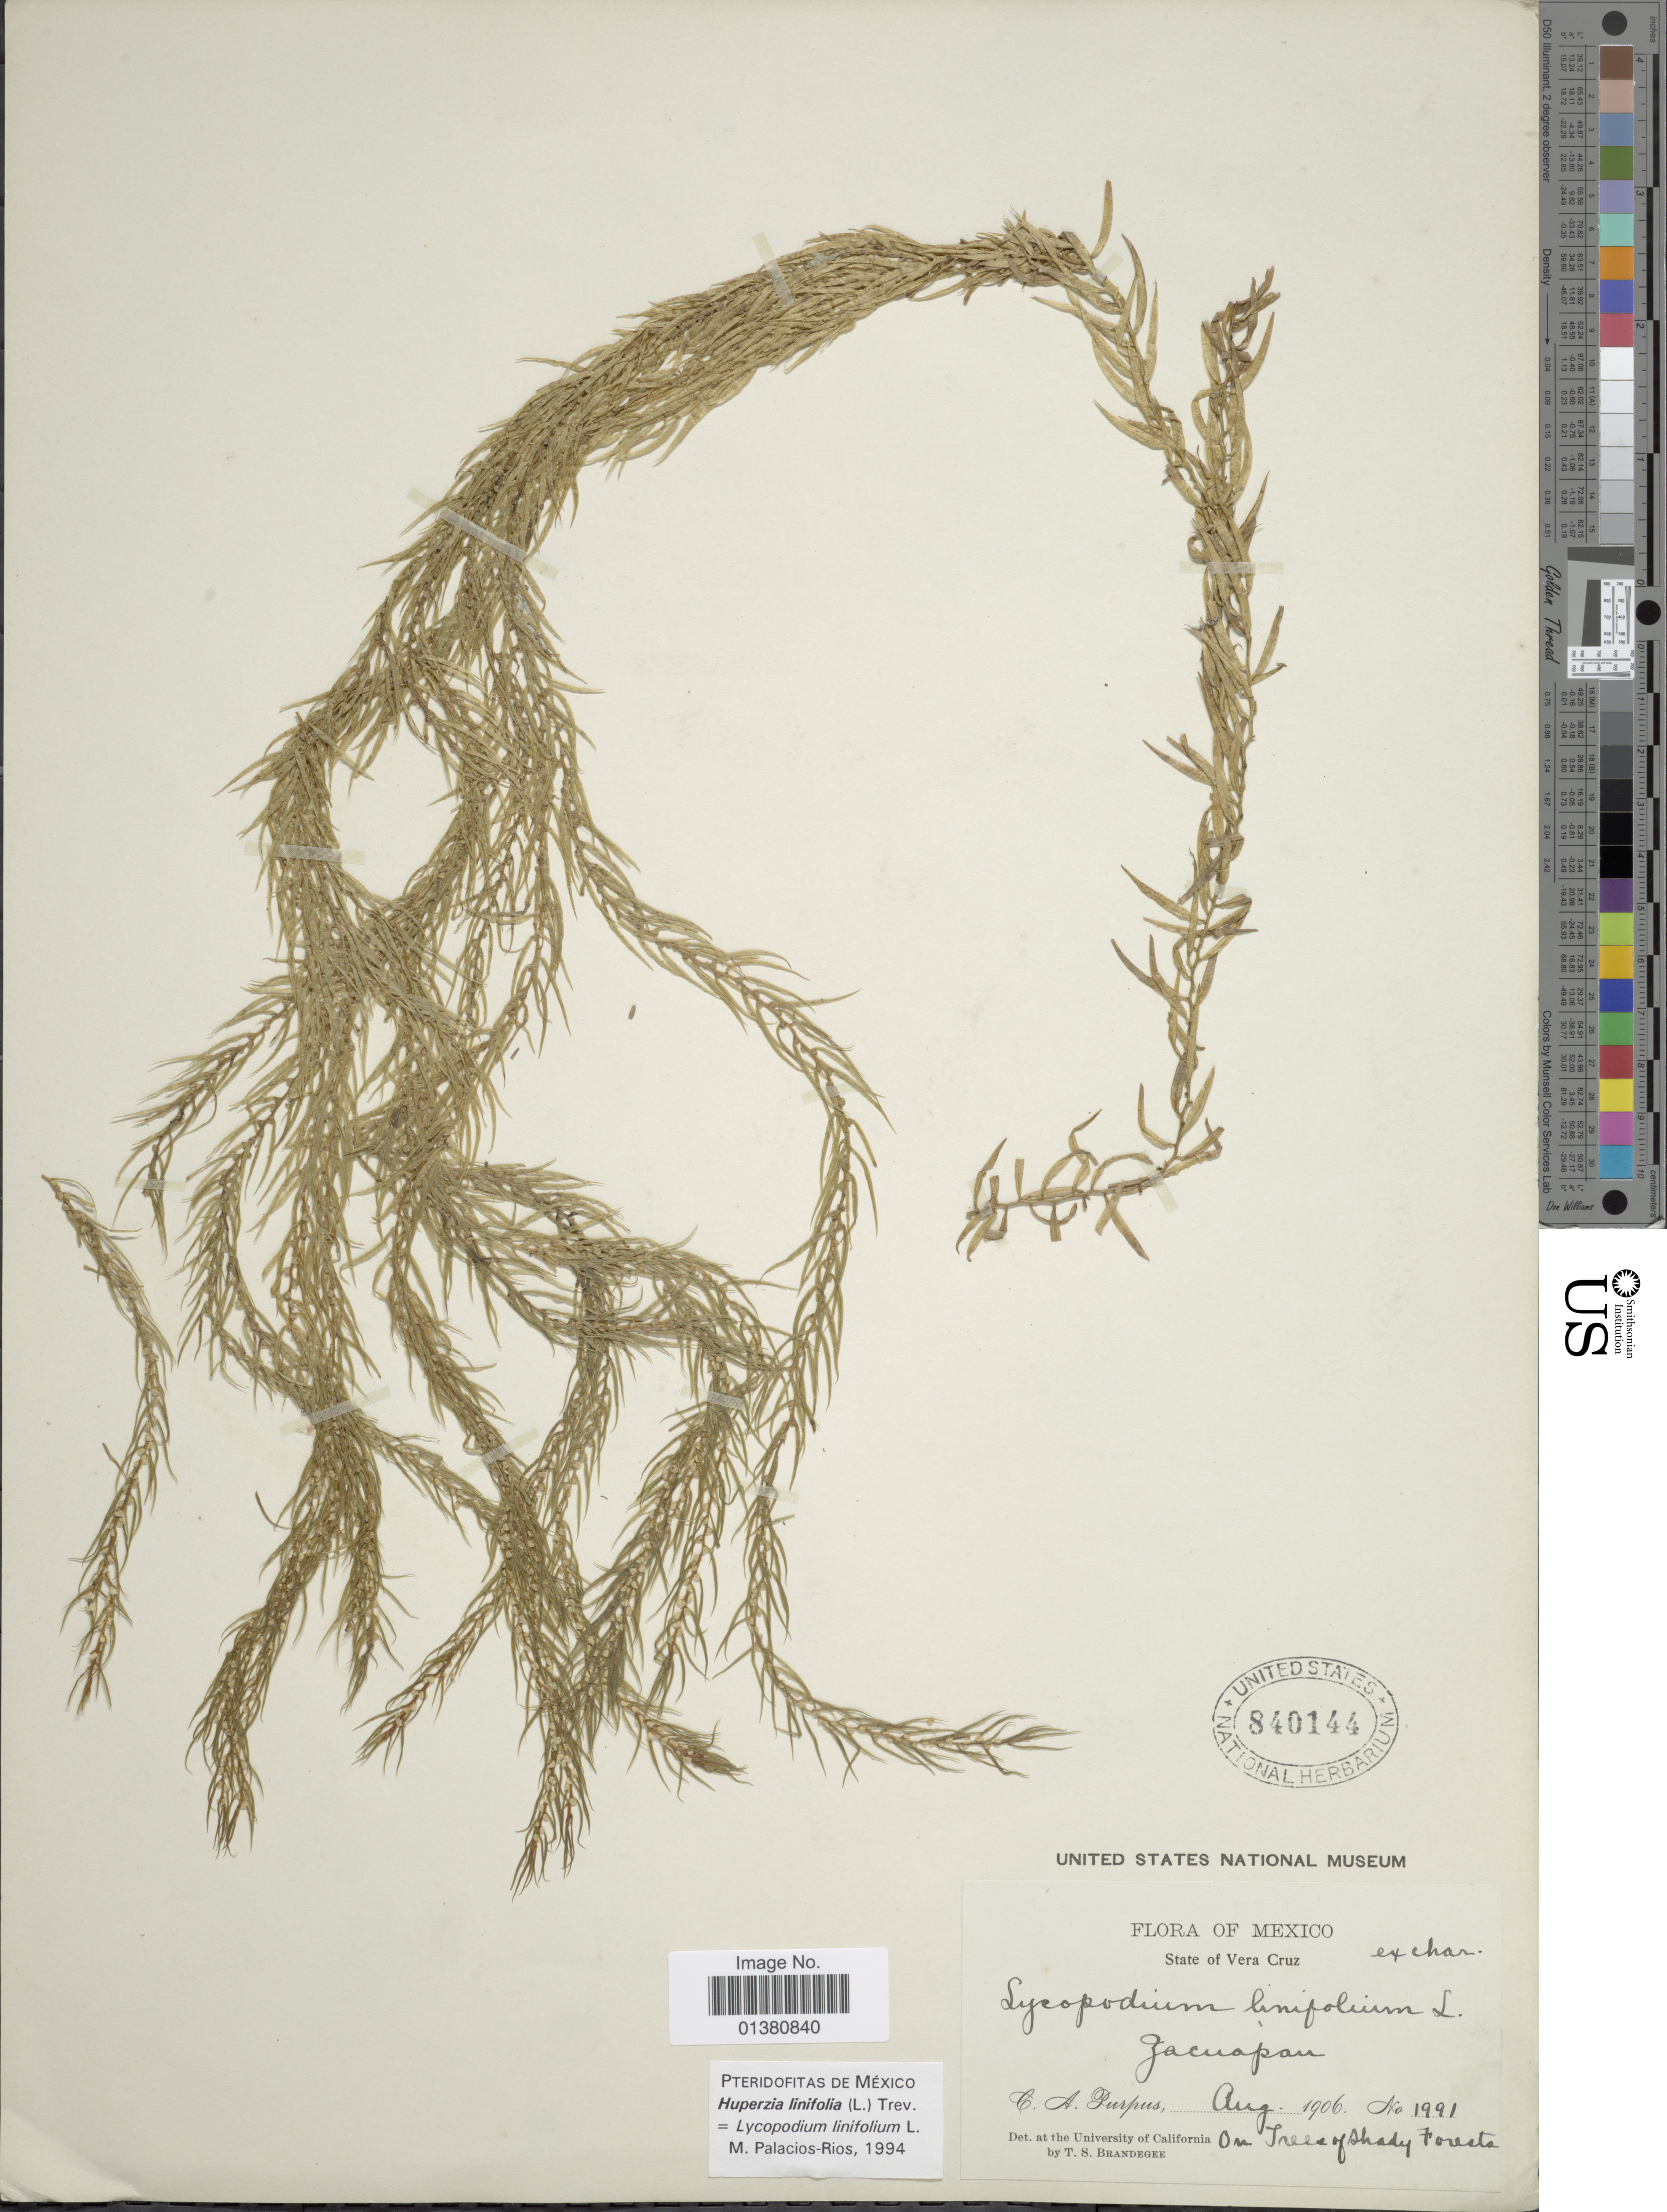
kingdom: Plantae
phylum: Tracheophyta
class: Lycopodiopsida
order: Lycopodiales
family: Lycopodiaceae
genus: Phlegmariurus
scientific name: Phlegmariurus linifolius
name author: (L.) B. Øllg.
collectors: C. A. Purpus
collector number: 1991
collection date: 1906-08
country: Mexico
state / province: Veracruz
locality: State of Vera Cruz, Zacuapan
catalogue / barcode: US 840144